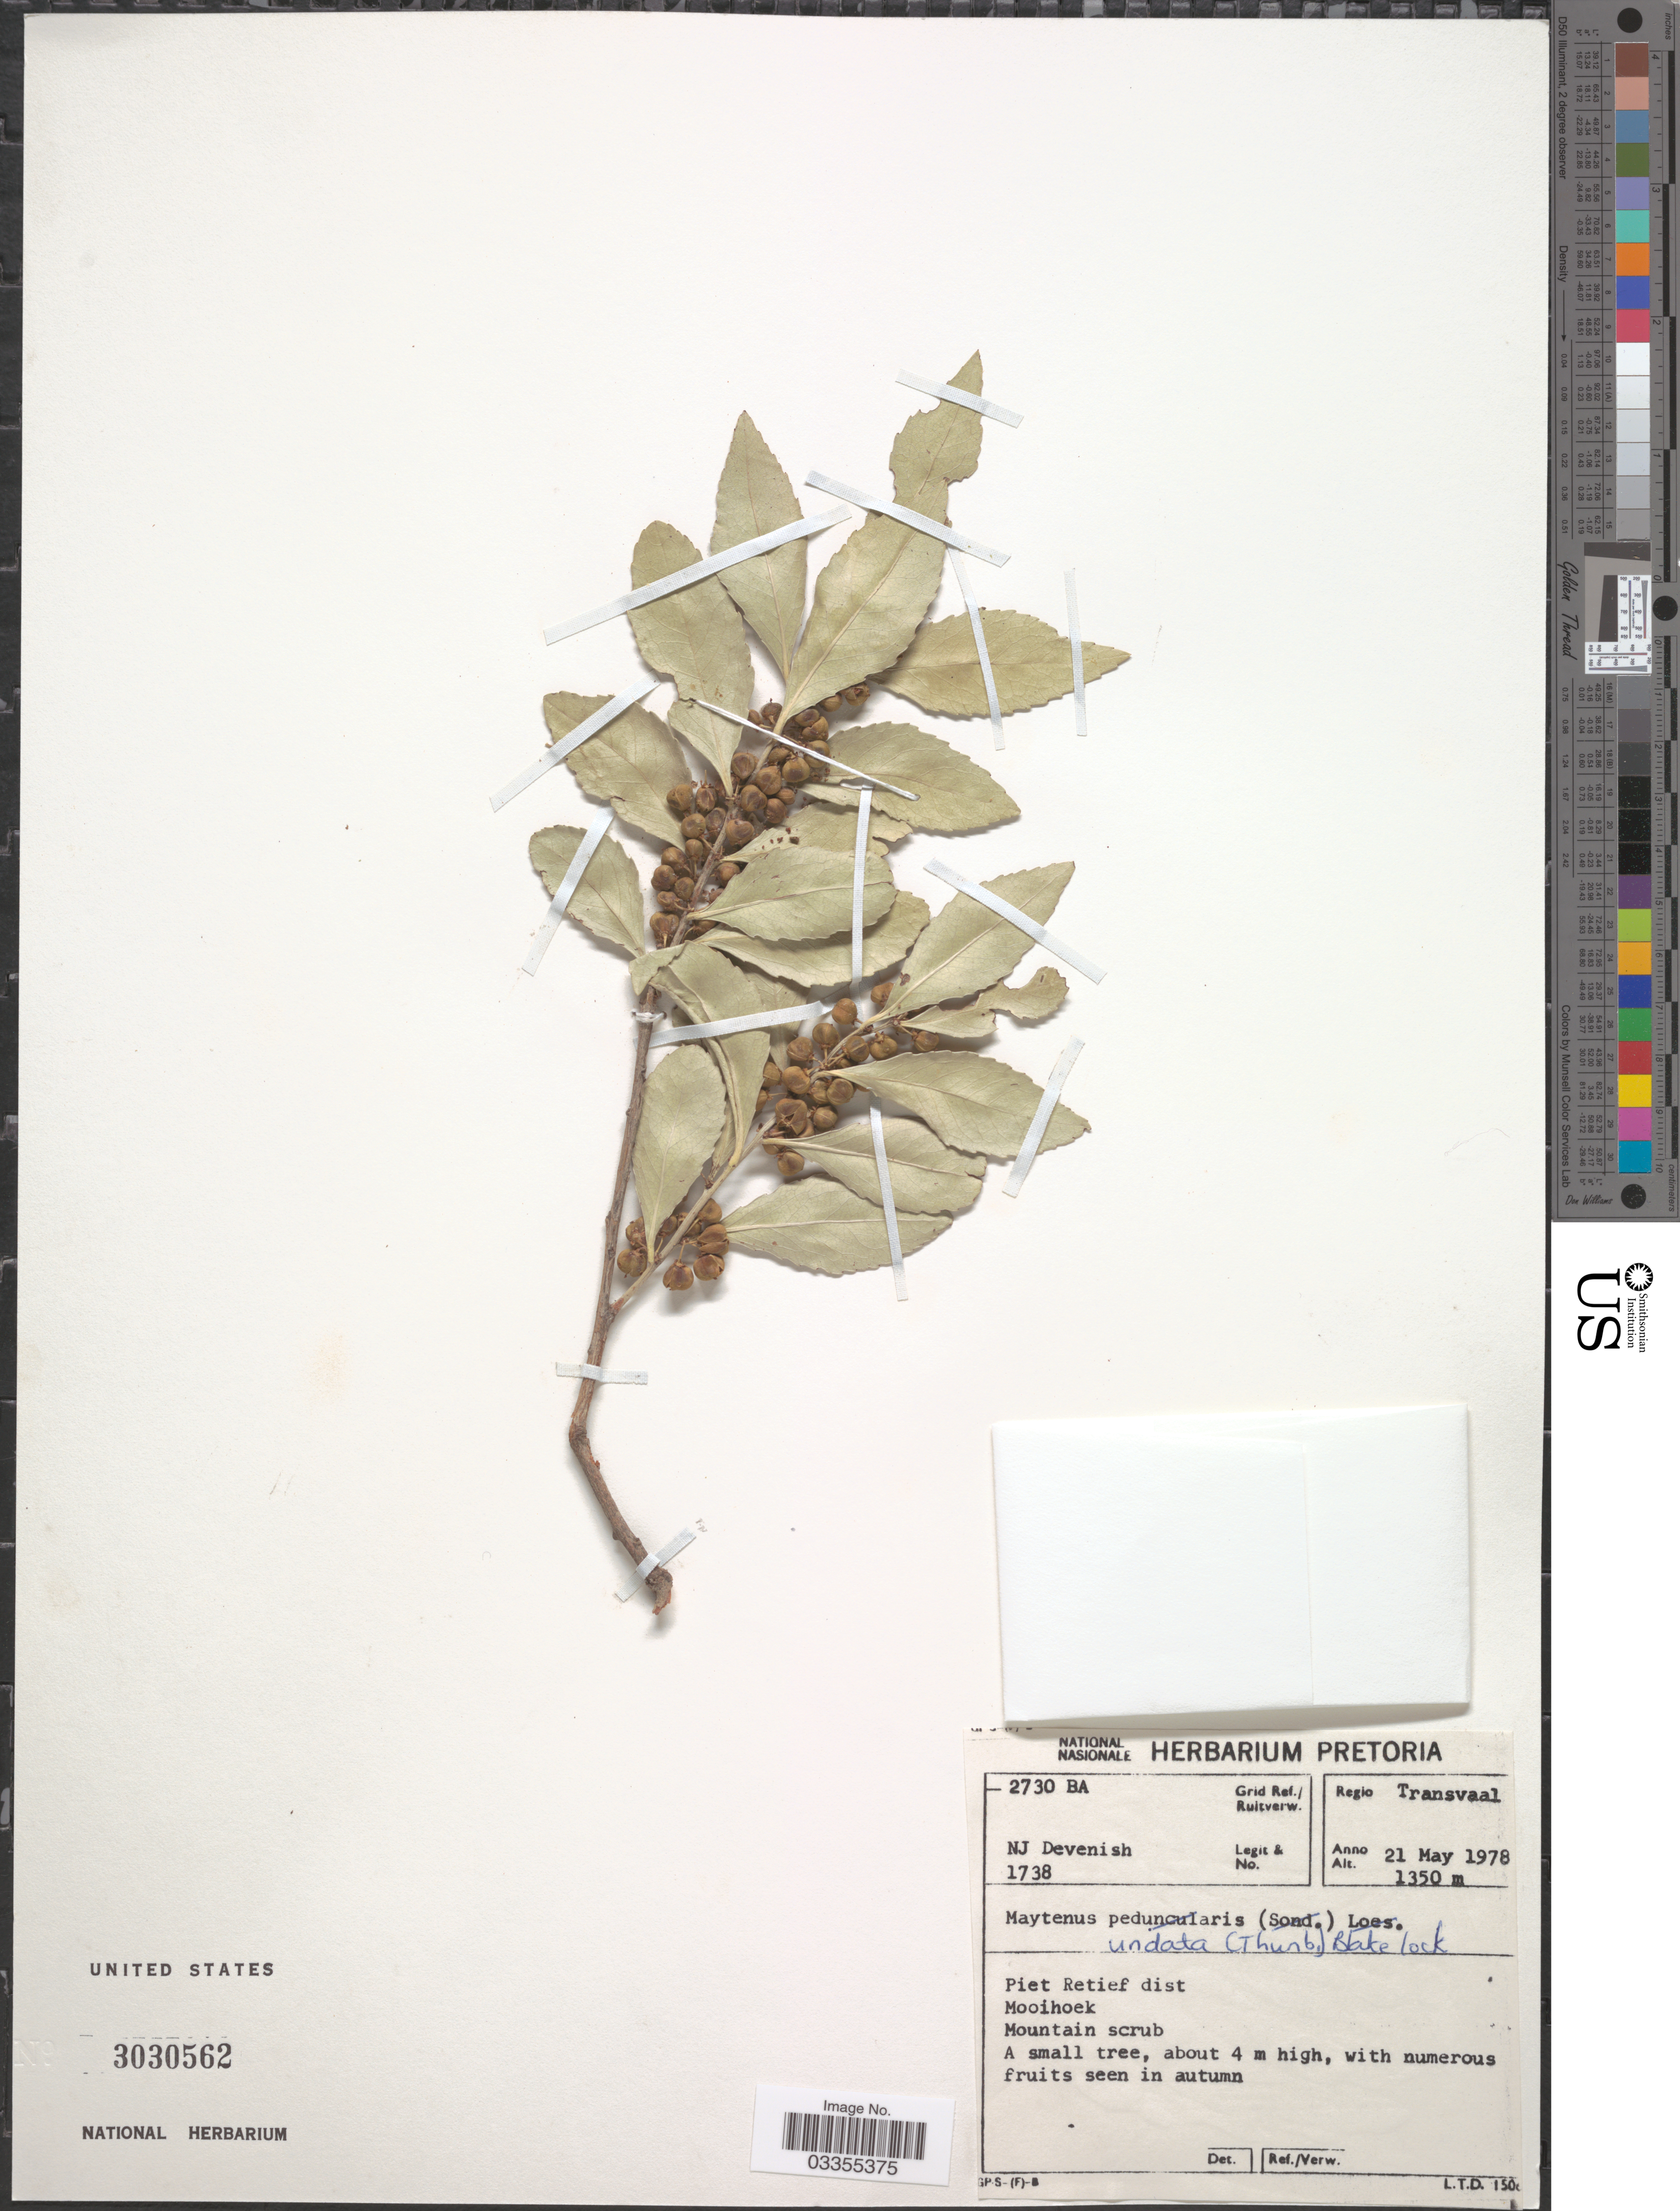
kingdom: Plantae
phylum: Tracheophyta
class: Magnoliopsida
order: Celastrales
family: Celastraceae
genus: Maytenus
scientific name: Maytenus undata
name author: (Thunb.) Blakelock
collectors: N. Devenish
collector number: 1738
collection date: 1978-05-21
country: South Africa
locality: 2730 BA Grid Ref./ Ruitverw. Regio Transvaal. Piet Retief dist. Mooihoek.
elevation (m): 1350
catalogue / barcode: US 3030562